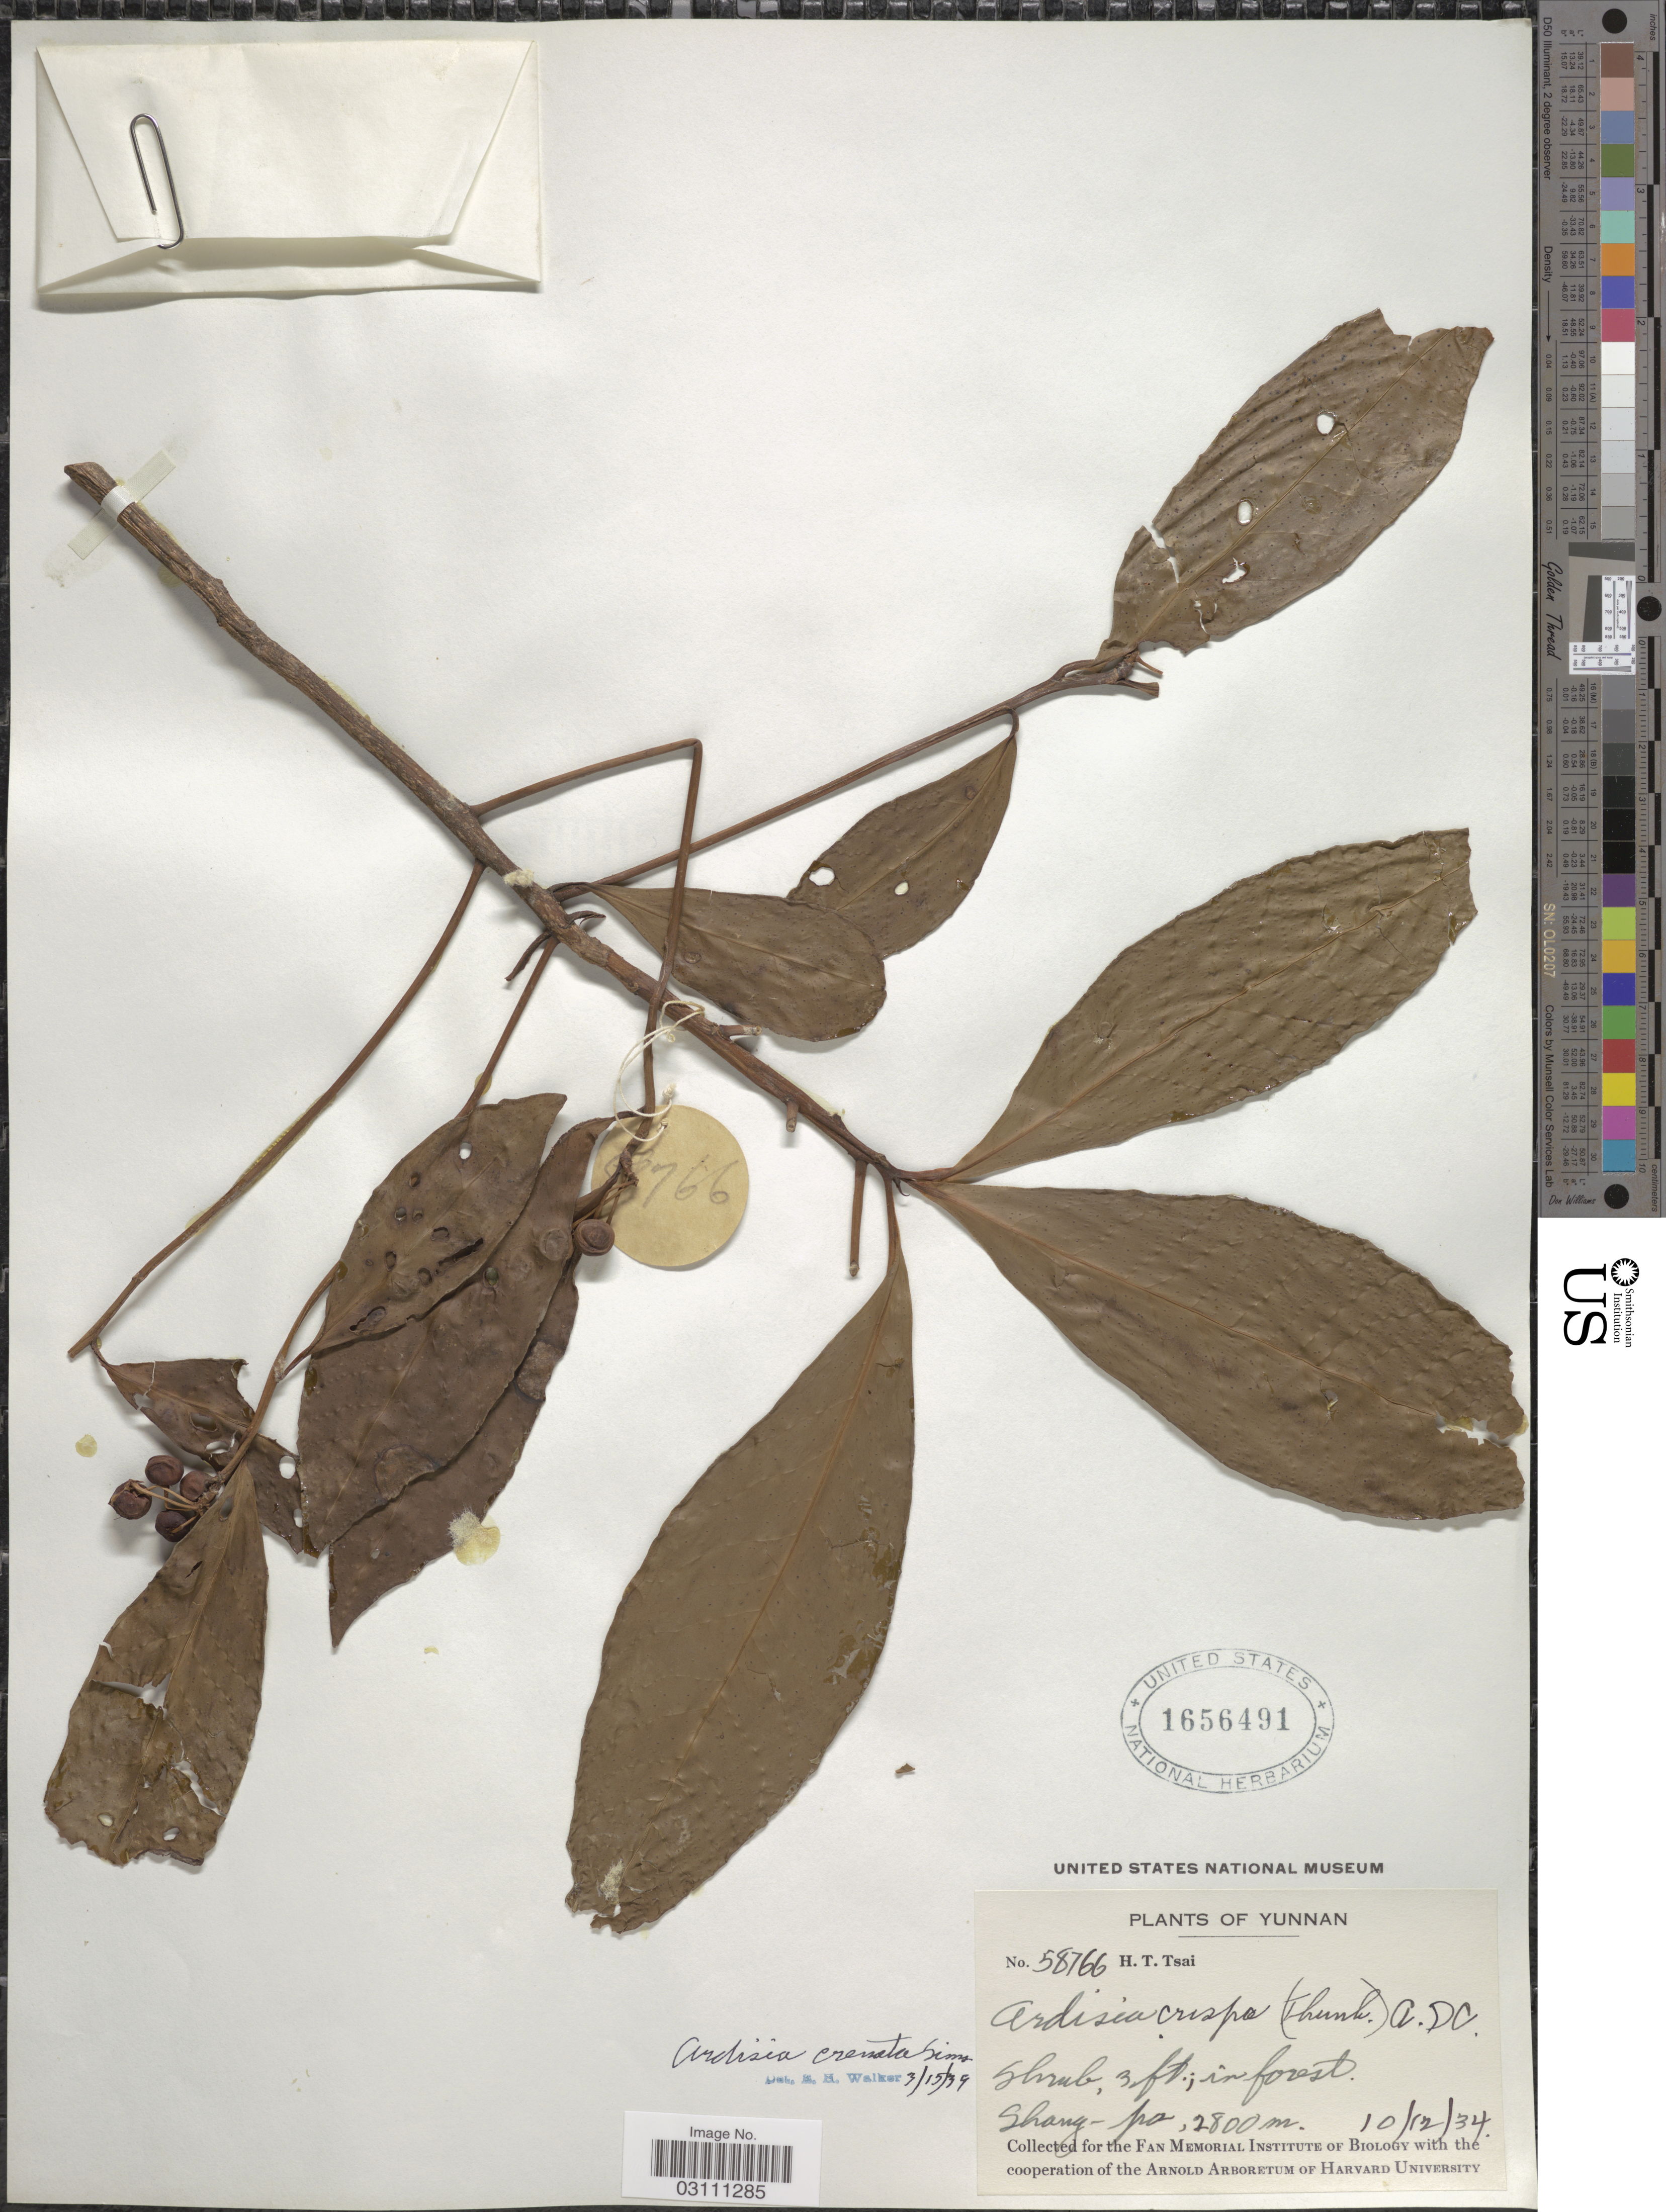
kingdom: Plantae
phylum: Tracheophyta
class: Magnoliopsida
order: Ericales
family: Primulaceae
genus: Ardisia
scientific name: Ardisia crenata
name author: Sims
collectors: H. Tsai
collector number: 58766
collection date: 1934-12-10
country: China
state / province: Yunnan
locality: Shang-pa.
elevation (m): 2800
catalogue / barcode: US 1656491